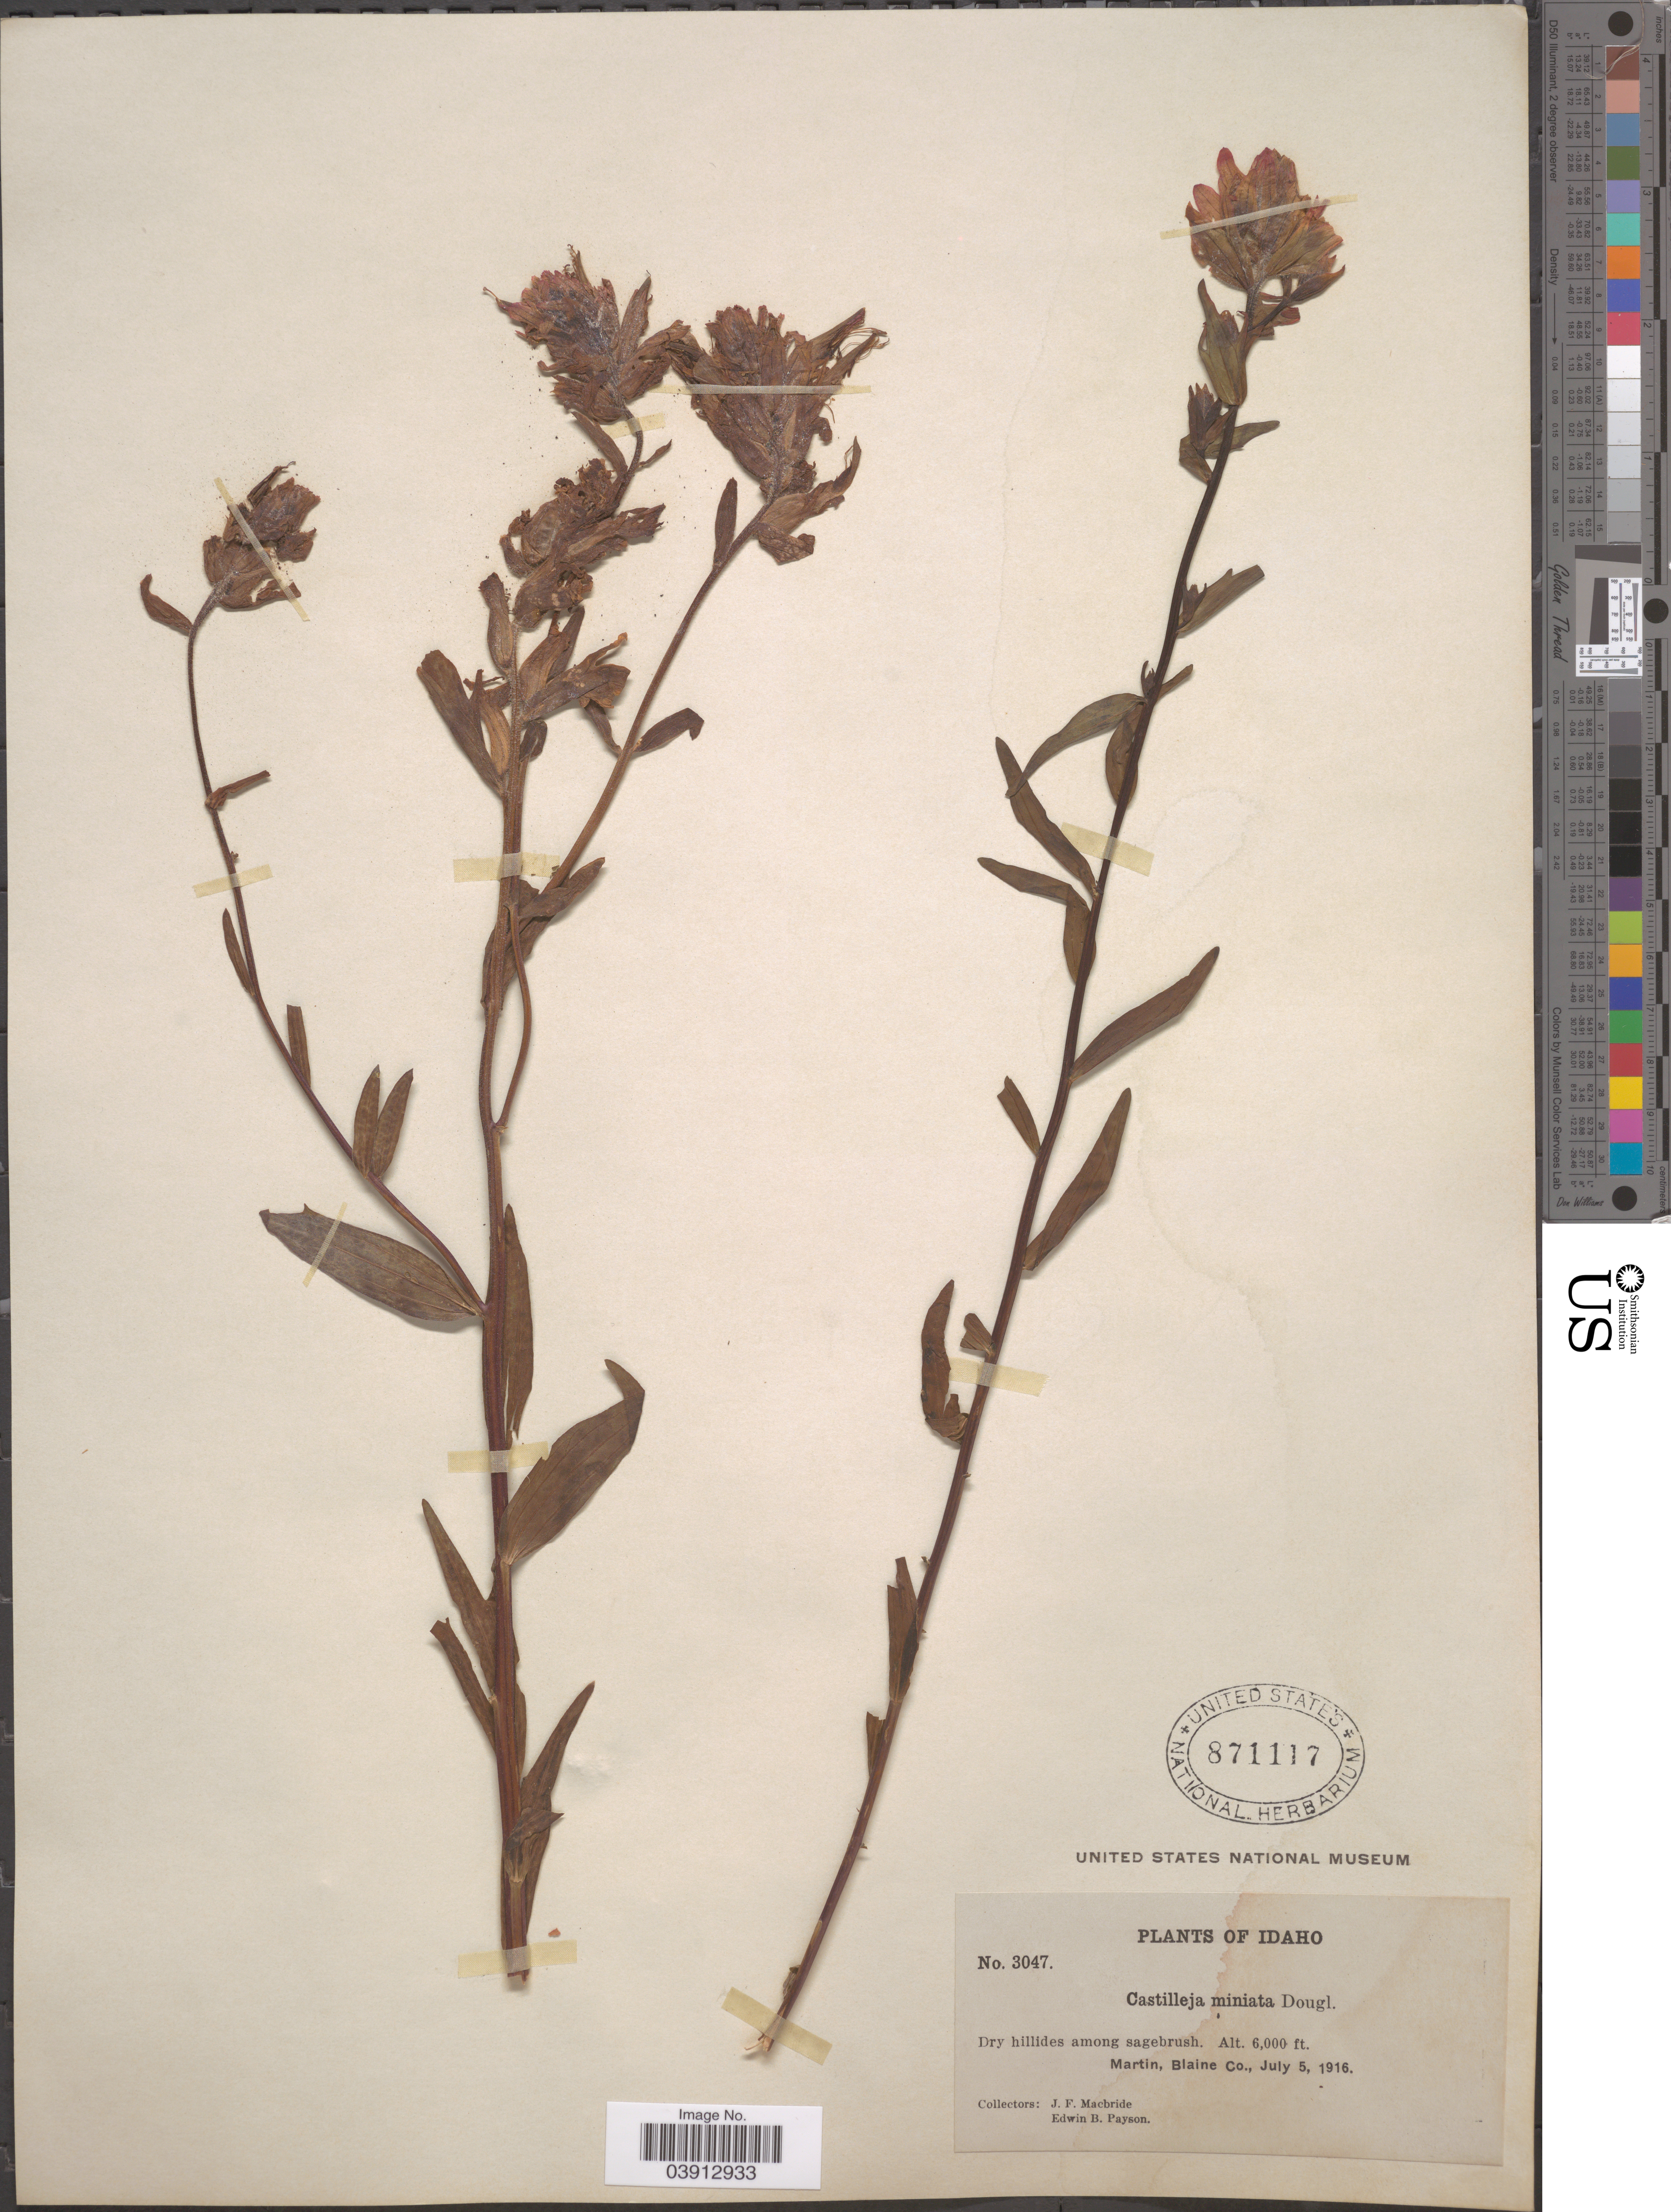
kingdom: Plantae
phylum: Tracheophyta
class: Magnoliopsida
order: Lamiales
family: Orobanchaceae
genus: Castilleja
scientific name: Castilleja miniata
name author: Douglas ex Hook.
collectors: J. F. Macbride & E. B. Payson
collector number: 3047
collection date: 1916-07-05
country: United States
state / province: Idaho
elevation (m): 1829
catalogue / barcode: US 871117